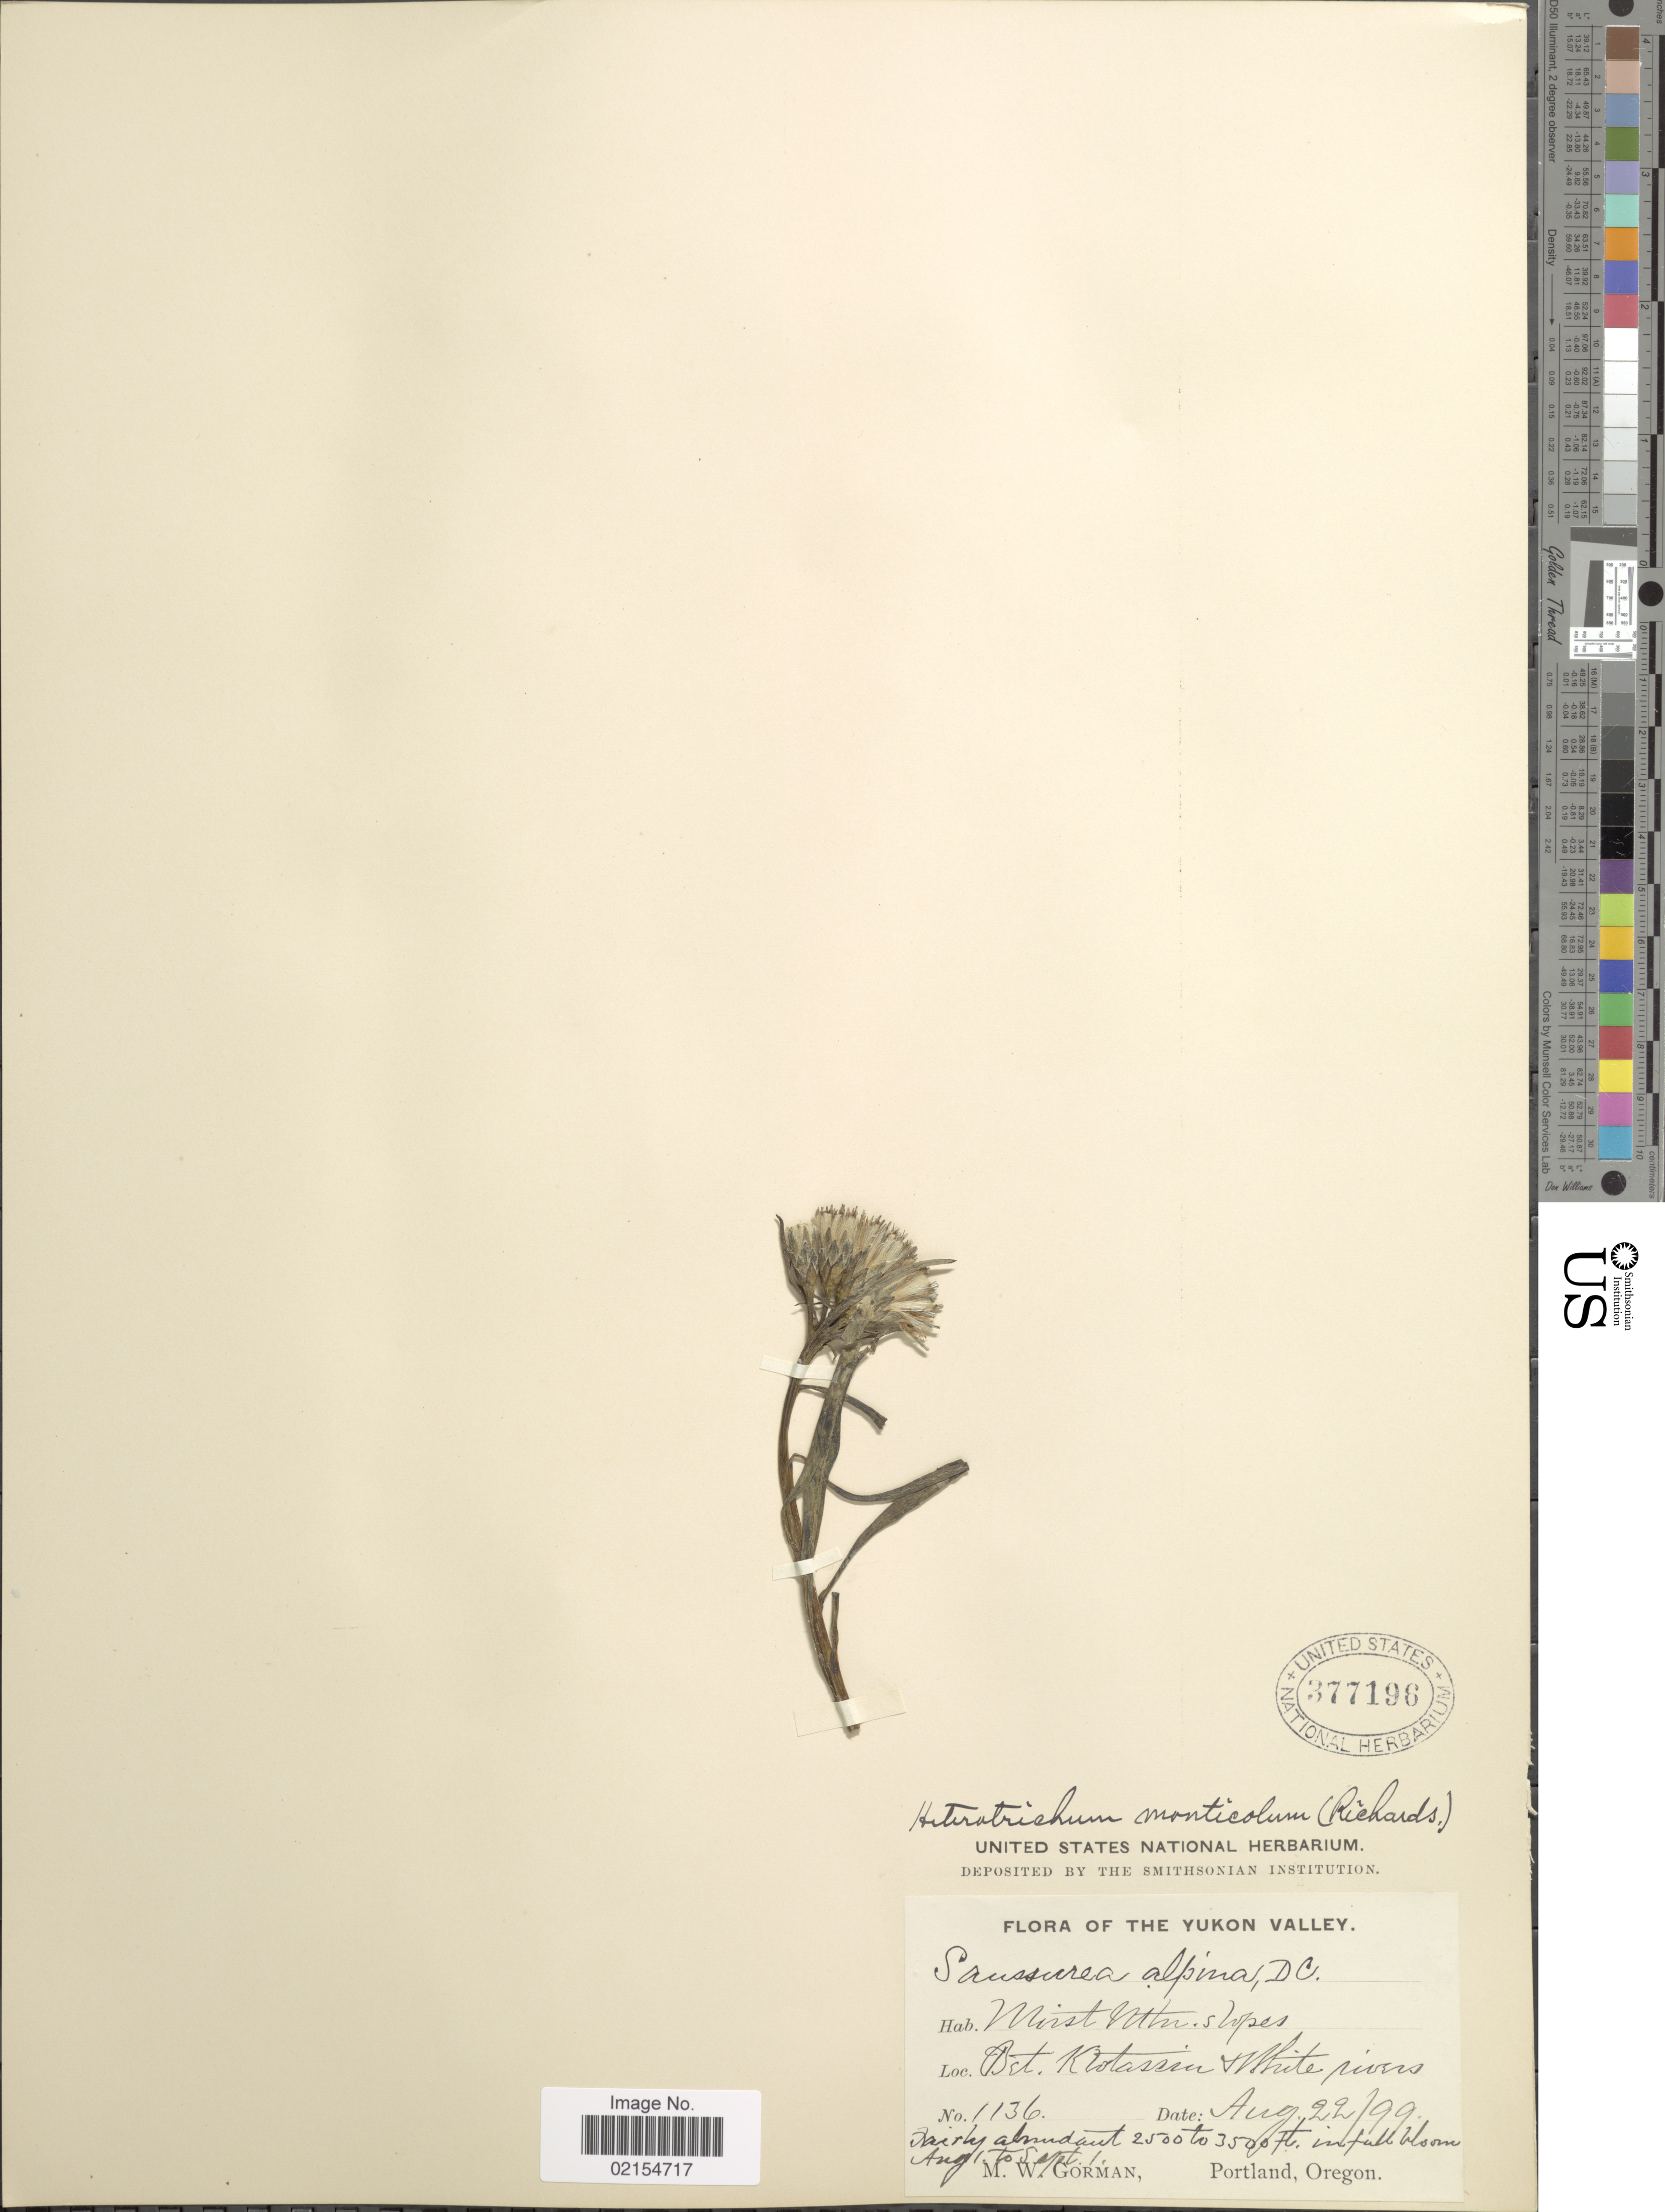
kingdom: Plantae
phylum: Tracheophyta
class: Magnoliopsida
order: Asterales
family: Asteraceae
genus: Saussurea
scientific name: Saussurea angustifolia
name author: (L.) DC.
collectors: M. W. Gorman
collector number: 1136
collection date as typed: Transcribed d/m/y: 22/8/99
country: United States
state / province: Oregon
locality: The Yukon Valley, Bet. Klotassin White rivers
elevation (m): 762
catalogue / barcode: US 377196